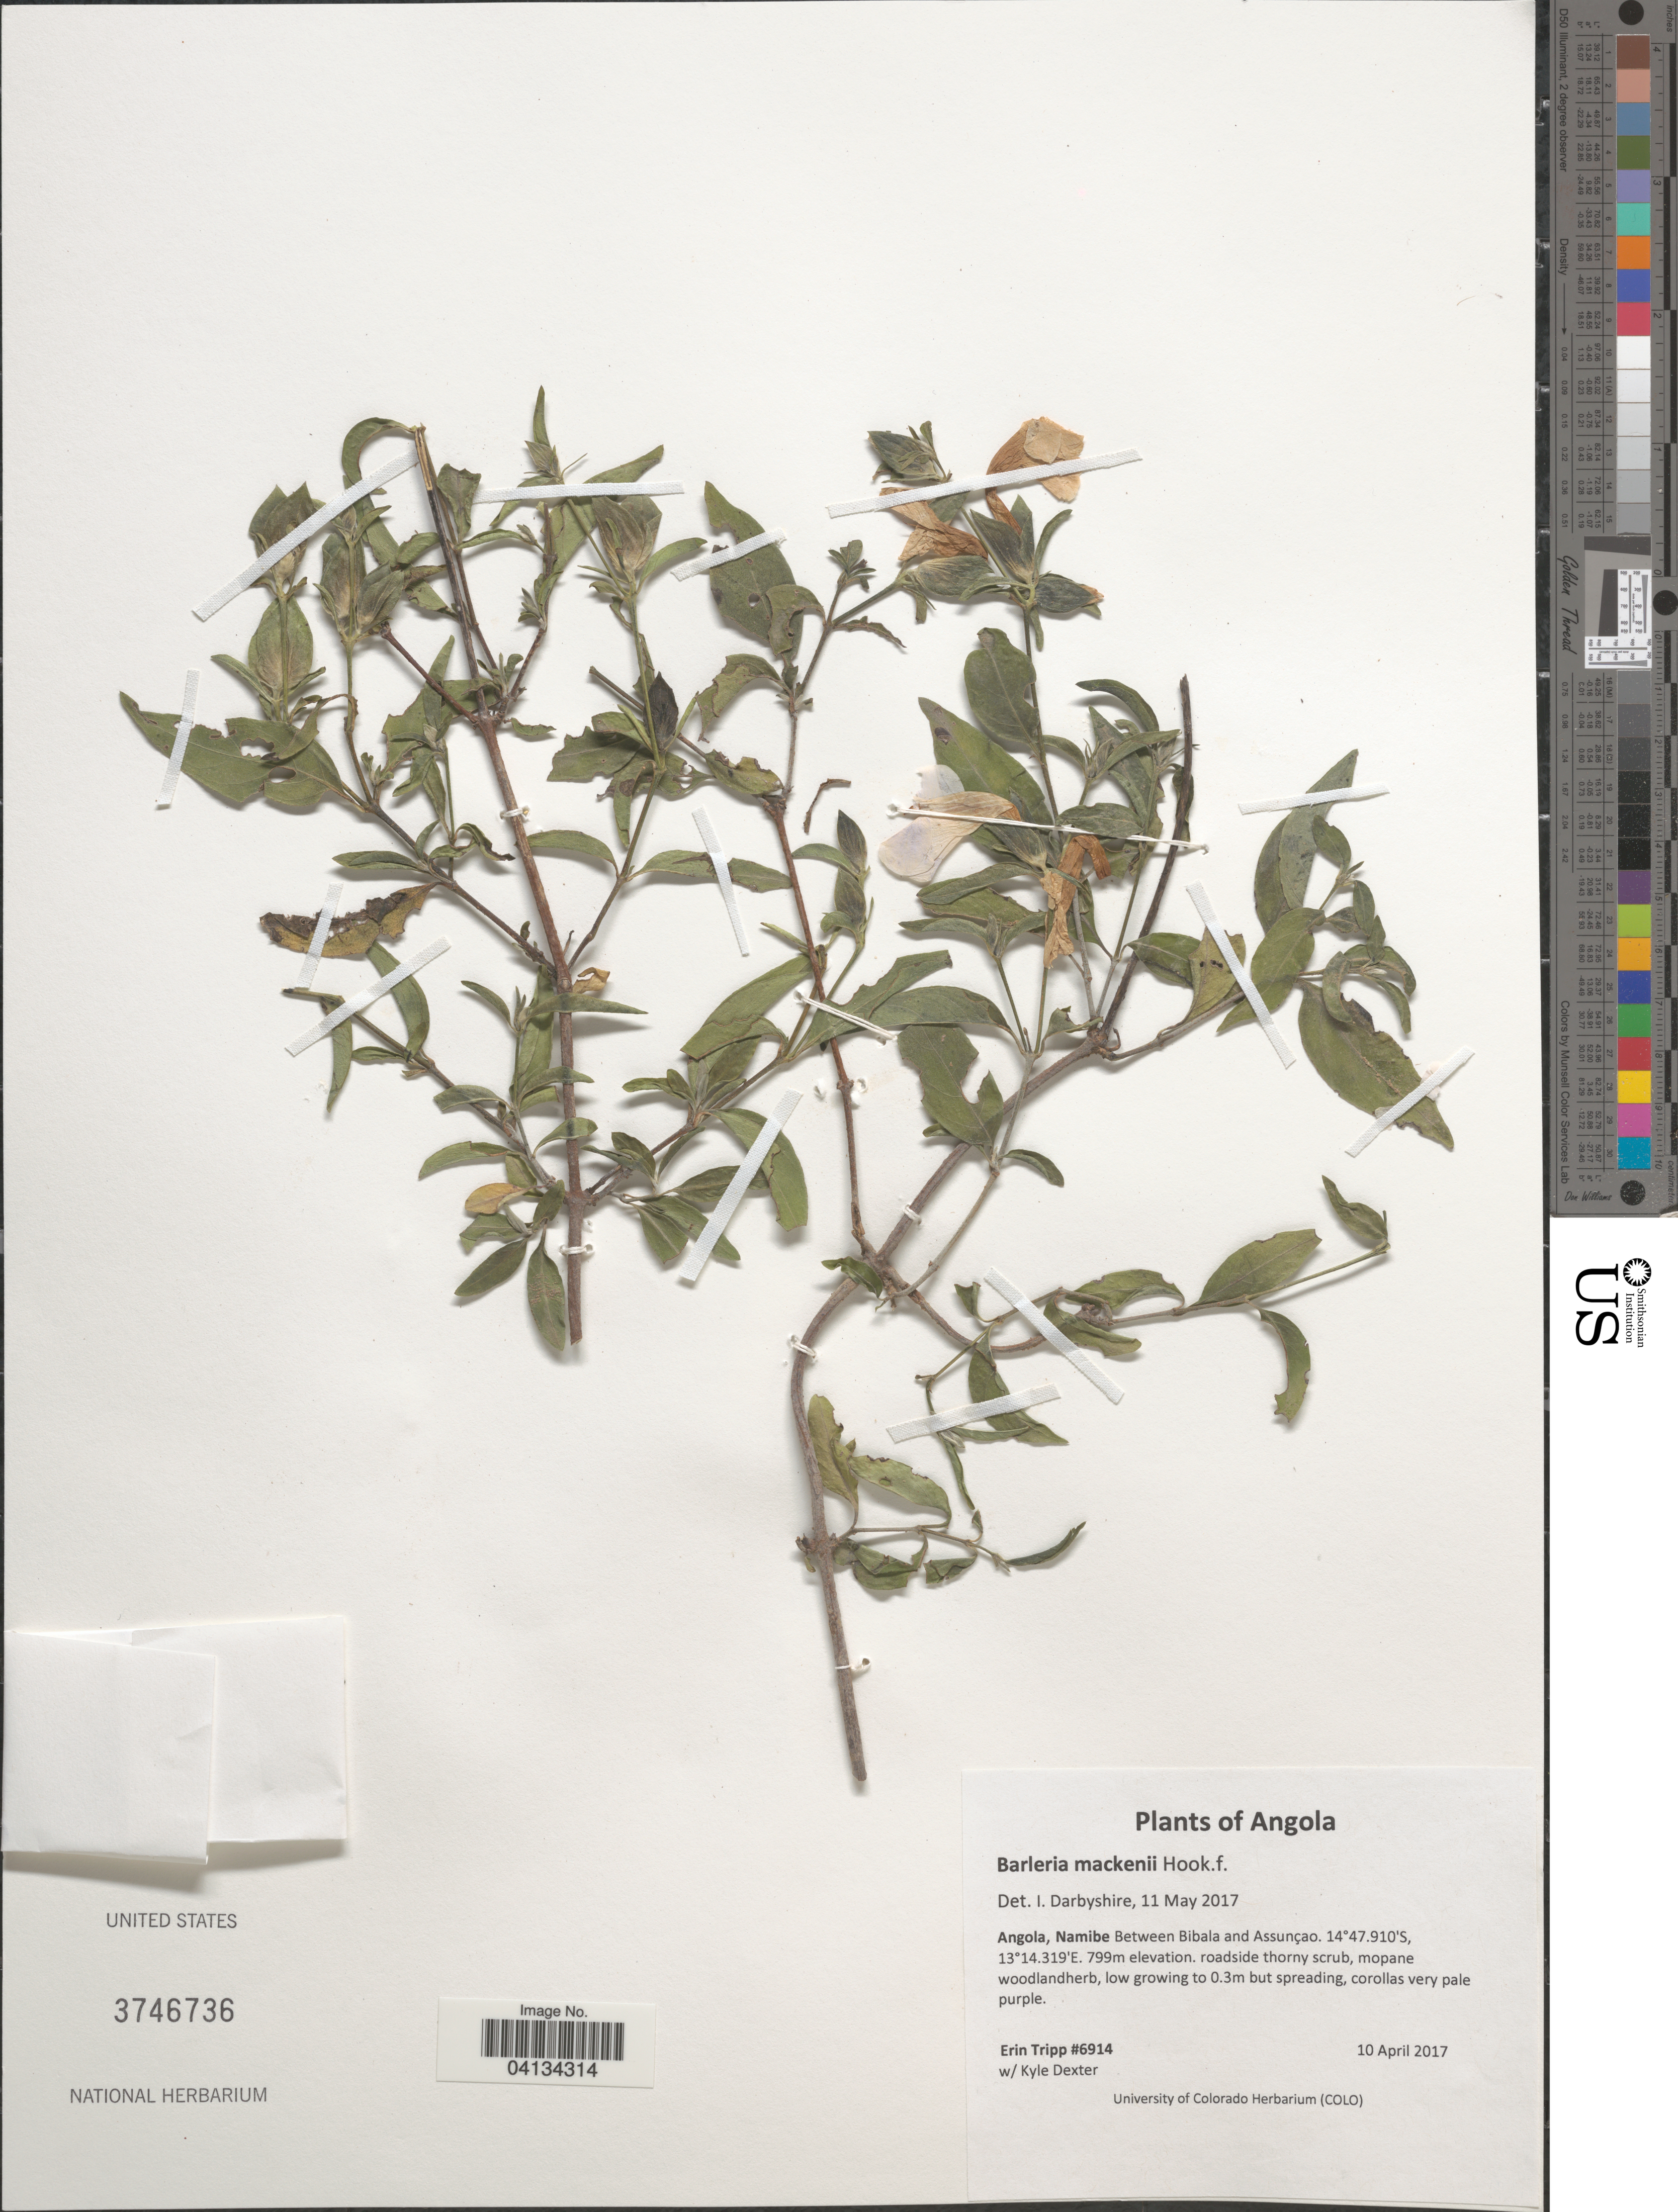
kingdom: Plantae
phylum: Tracheophyta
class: Magnoliopsida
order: Lamiales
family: Acanthaceae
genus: Barleria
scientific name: Barleria mackenii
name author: Hook. f.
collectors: E. Tripp & K. Dexter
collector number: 6914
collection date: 2017-04-10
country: Angola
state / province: Namibe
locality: Between Bibala and Assunção.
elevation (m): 799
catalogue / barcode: US 3746736